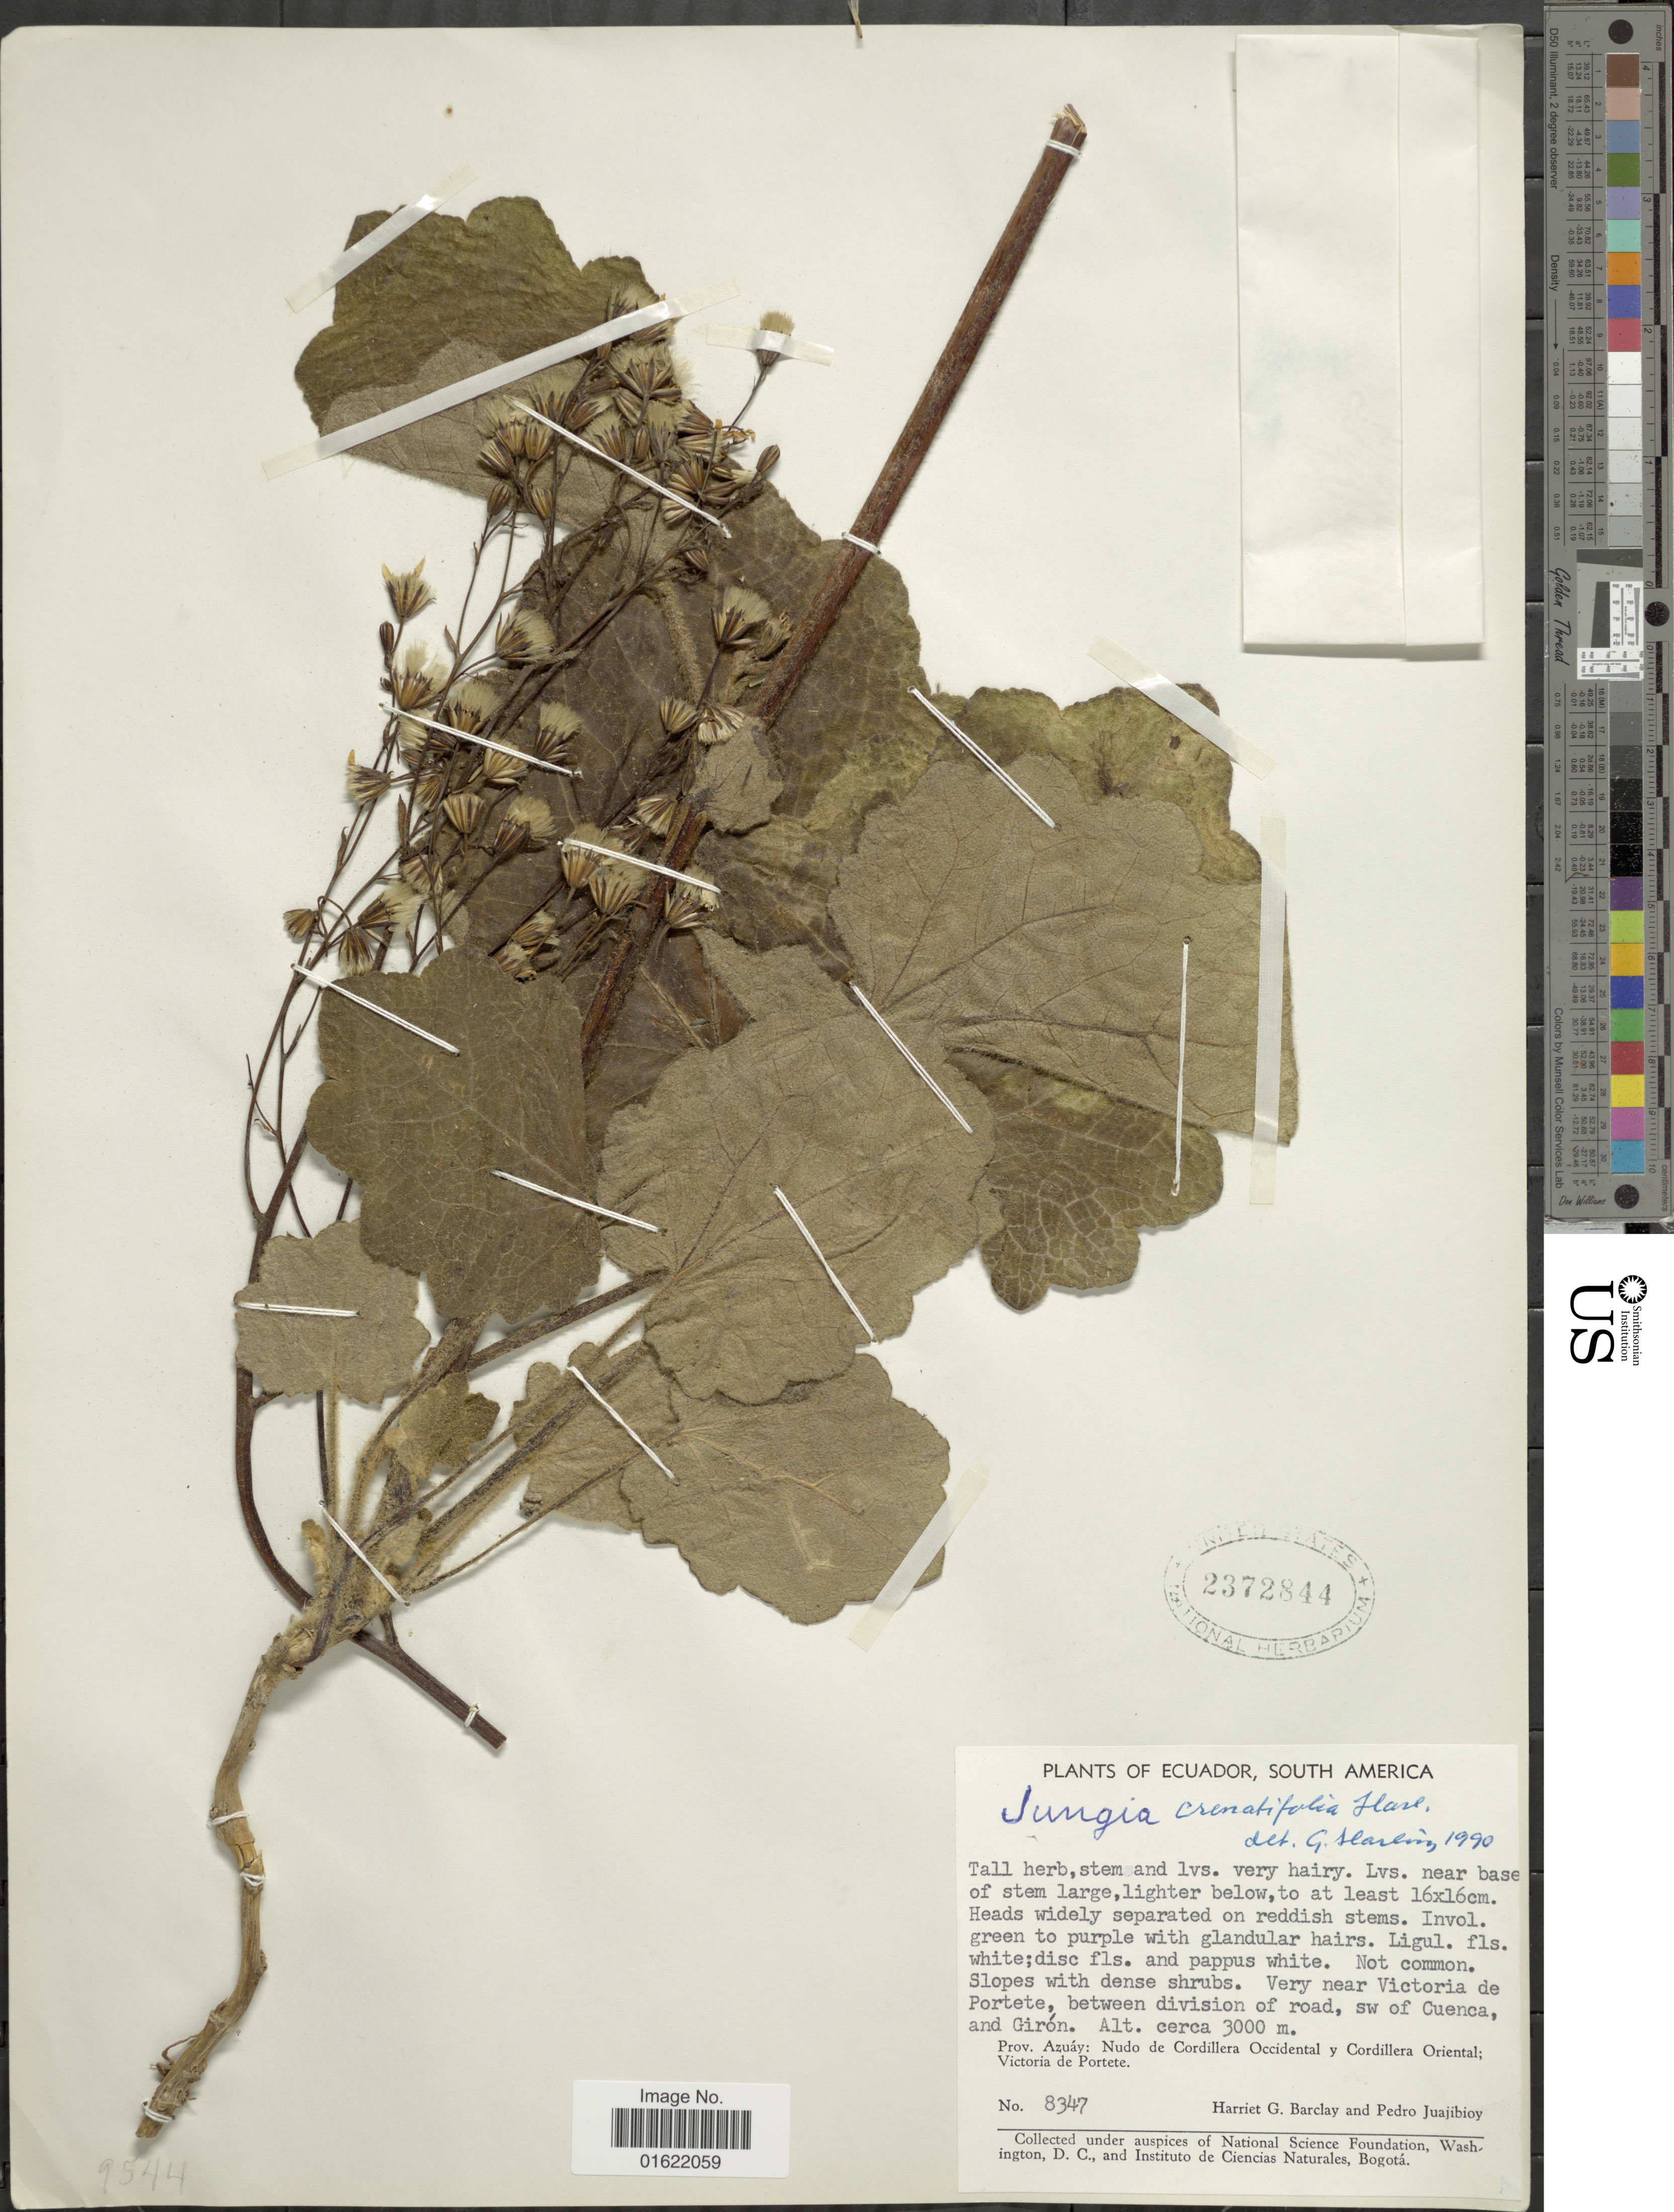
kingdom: Plantae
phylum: Tracheophyta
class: Magnoliopsida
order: Asterales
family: Asteraceae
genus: Jungia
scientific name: Jungia crenatifolia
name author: Harling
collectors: H. G. Barclay & P. Juajibioy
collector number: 8347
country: Ecuador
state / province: Azuay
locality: Very near Victoria de Portete, between division of road, sw of Cuenca, and Giron, Nudo de Cordillera Occidental y Cordillera Oriental Victoria de Portete. Very near Victoria de Portete, between division of road, sw of Cuenca and Giron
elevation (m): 3000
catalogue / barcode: US 2372844